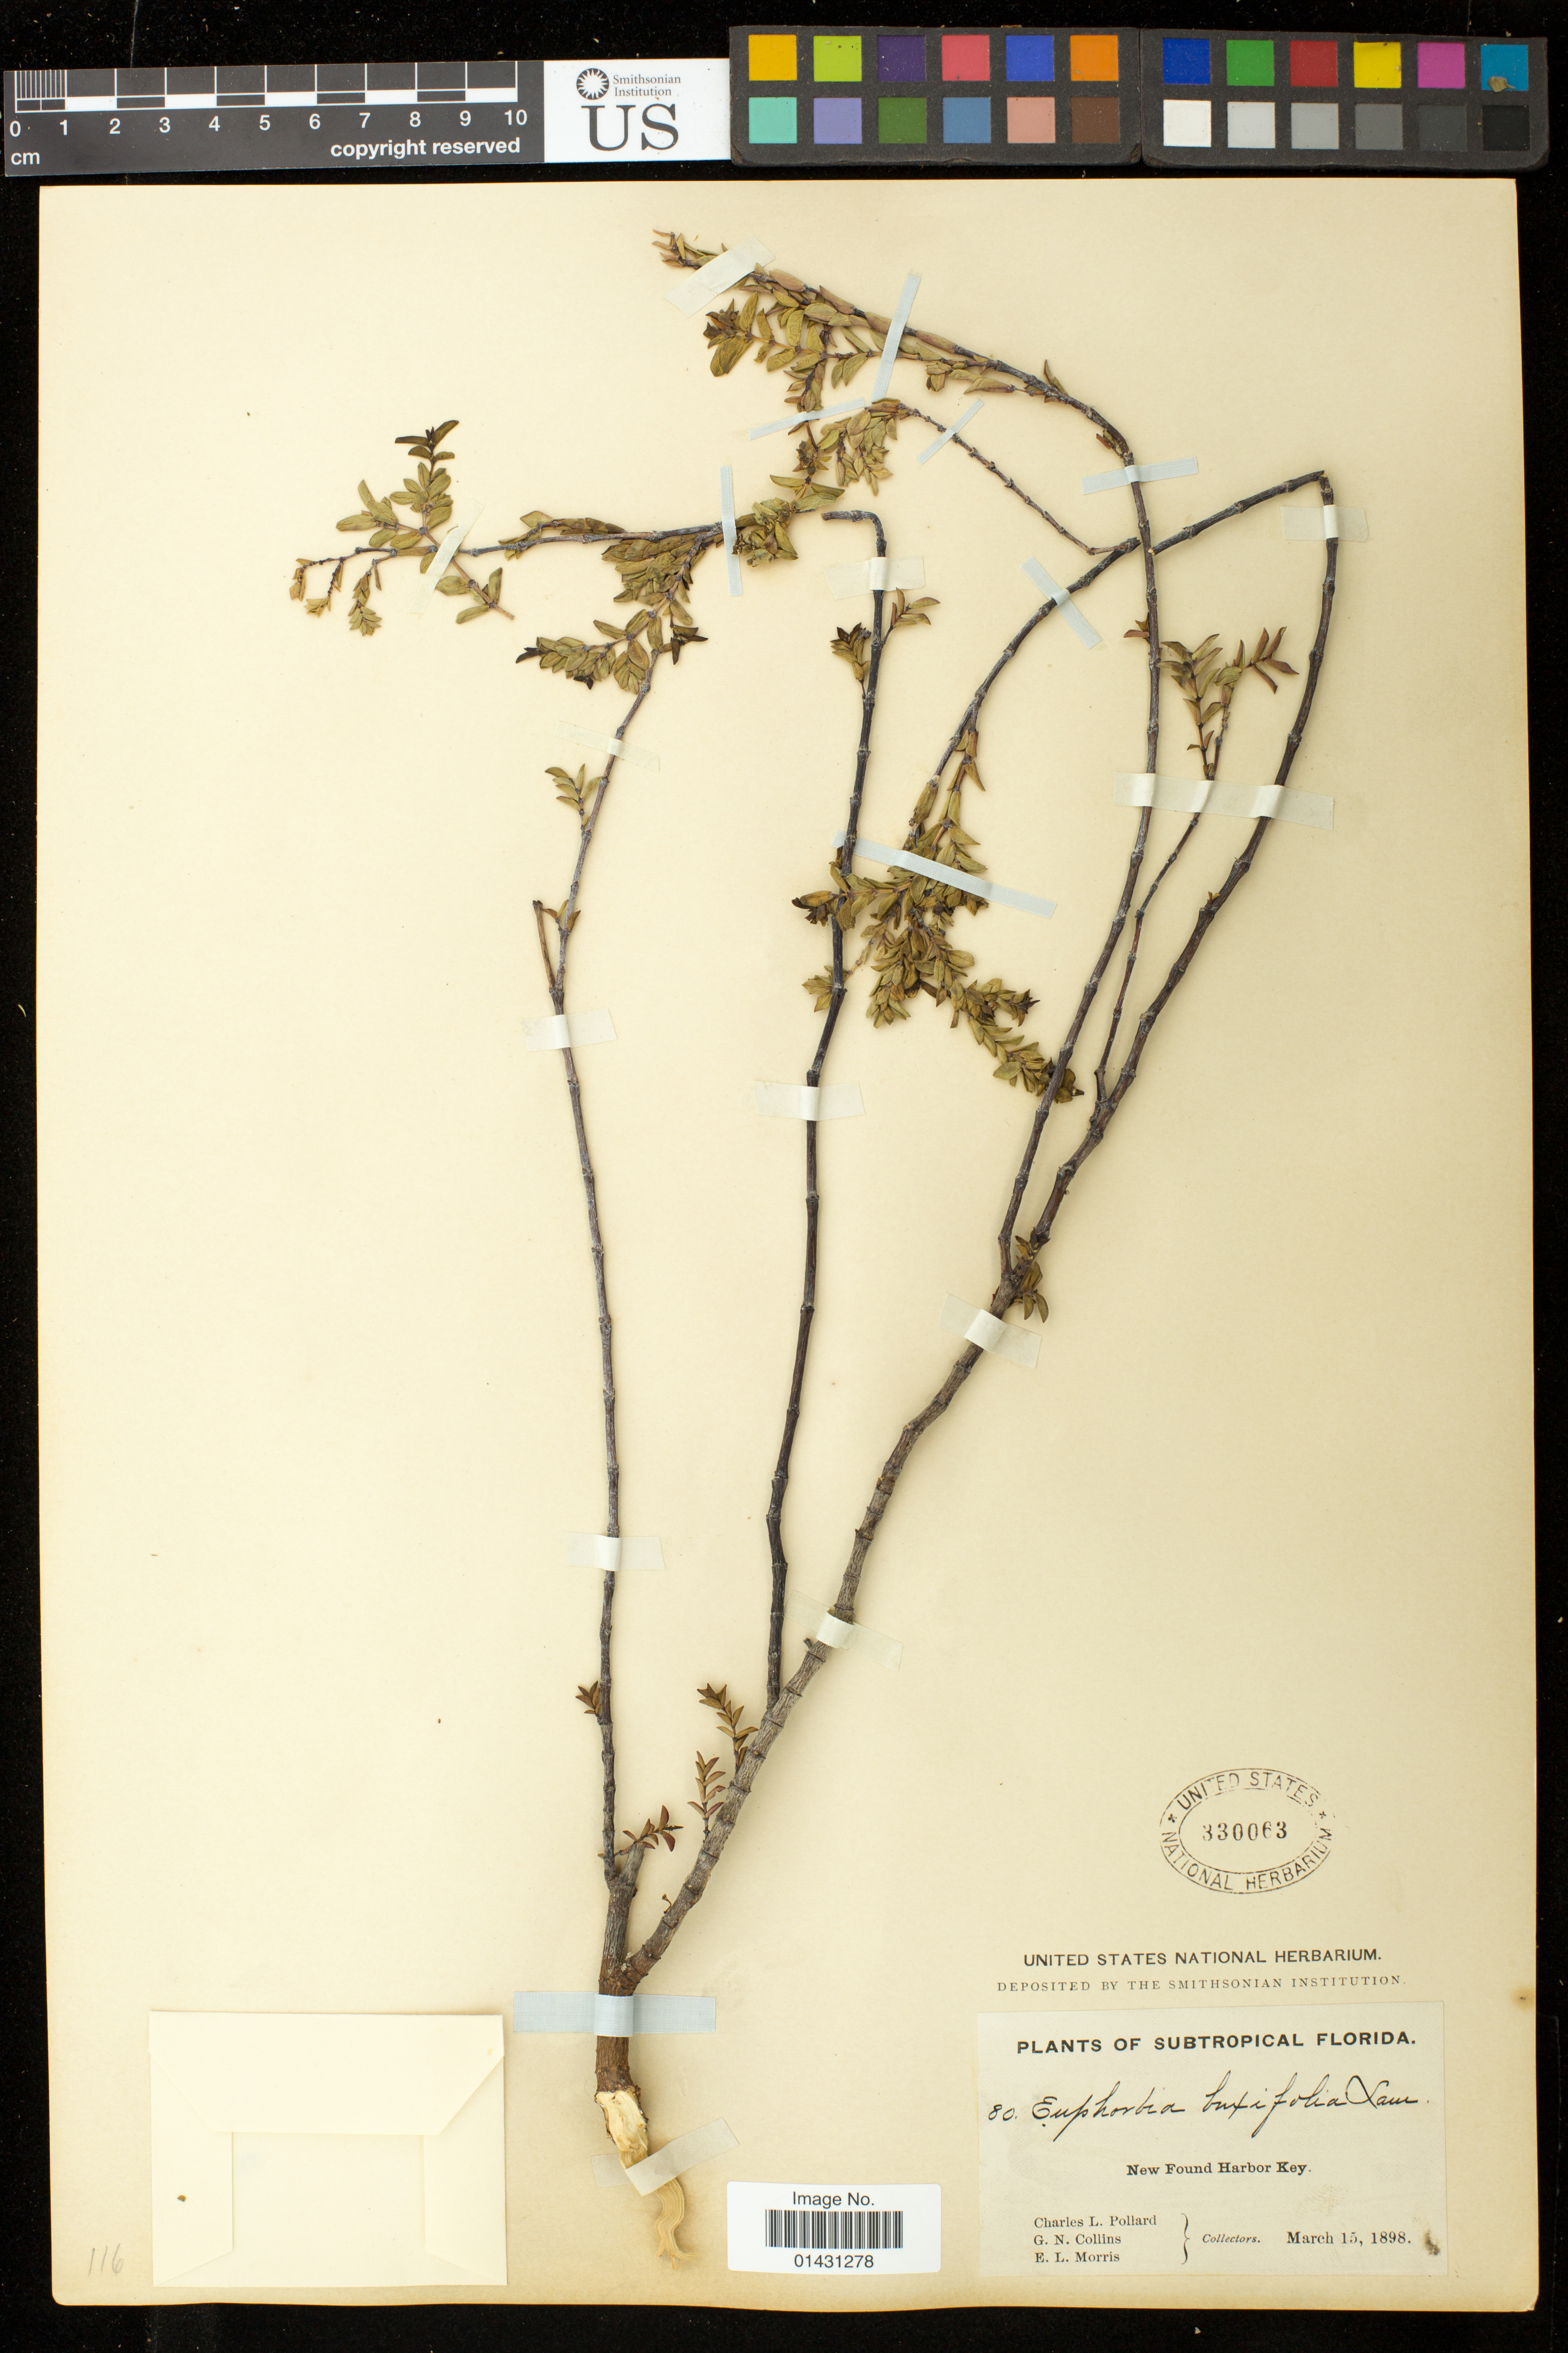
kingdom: Plantae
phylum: Tracheophyta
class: Magnoliopsida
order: Malpighiales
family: Euphorbiaceae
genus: Euphorbia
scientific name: Euphorbia mesembryanthemifolia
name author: Jacq.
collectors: C. L. Pollard, G. N. Collins & E. Morris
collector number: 80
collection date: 1898-03-15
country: United States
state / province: Florida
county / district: Monroe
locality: New Found Harbor Key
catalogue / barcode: US 330063